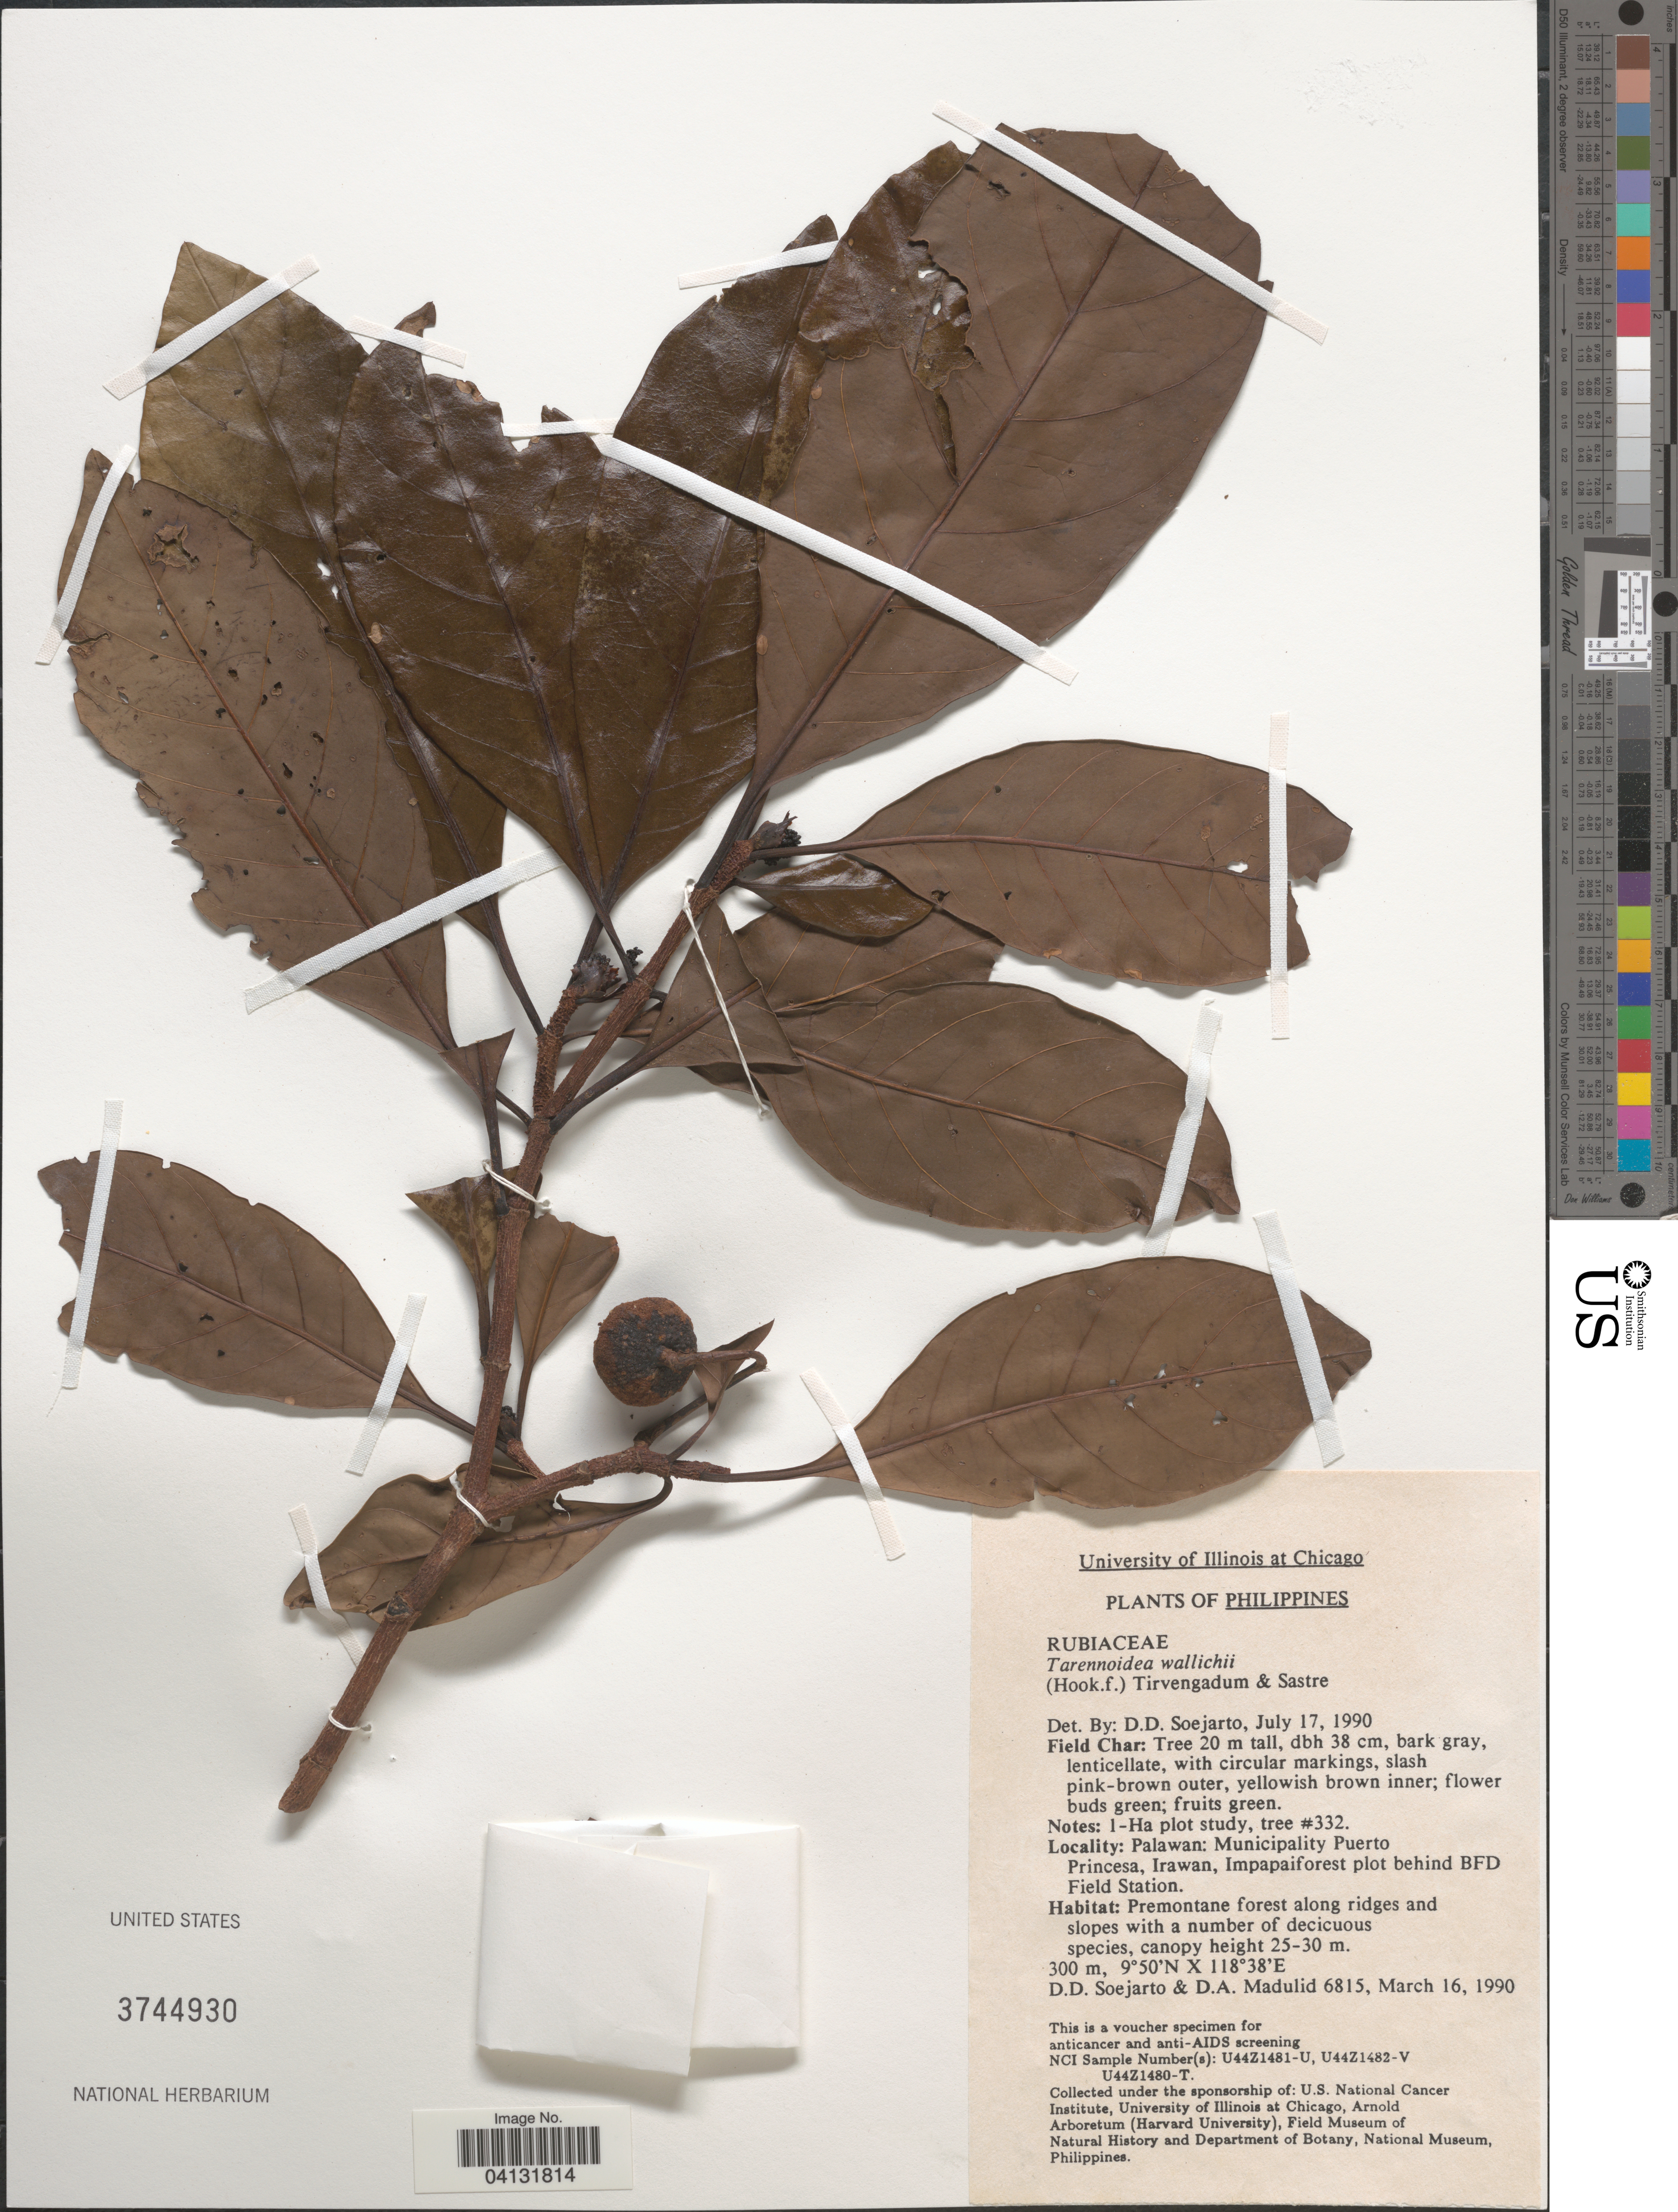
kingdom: Plantae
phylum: Tracheophyta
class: Magnoliopsida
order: Gentianales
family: Rubiaceae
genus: Tarennoidea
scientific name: Tarennoidea wallichii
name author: (Hook. f.) Tirveng. & Sastre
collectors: D. Madulid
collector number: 6815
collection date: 1990-03-16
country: Philippines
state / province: Mimaropa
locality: Palawan: Municipality Puerto Princesa, Irawan, Impapaiforest plot behind BFD Field Station.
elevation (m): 300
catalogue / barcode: US 3744930